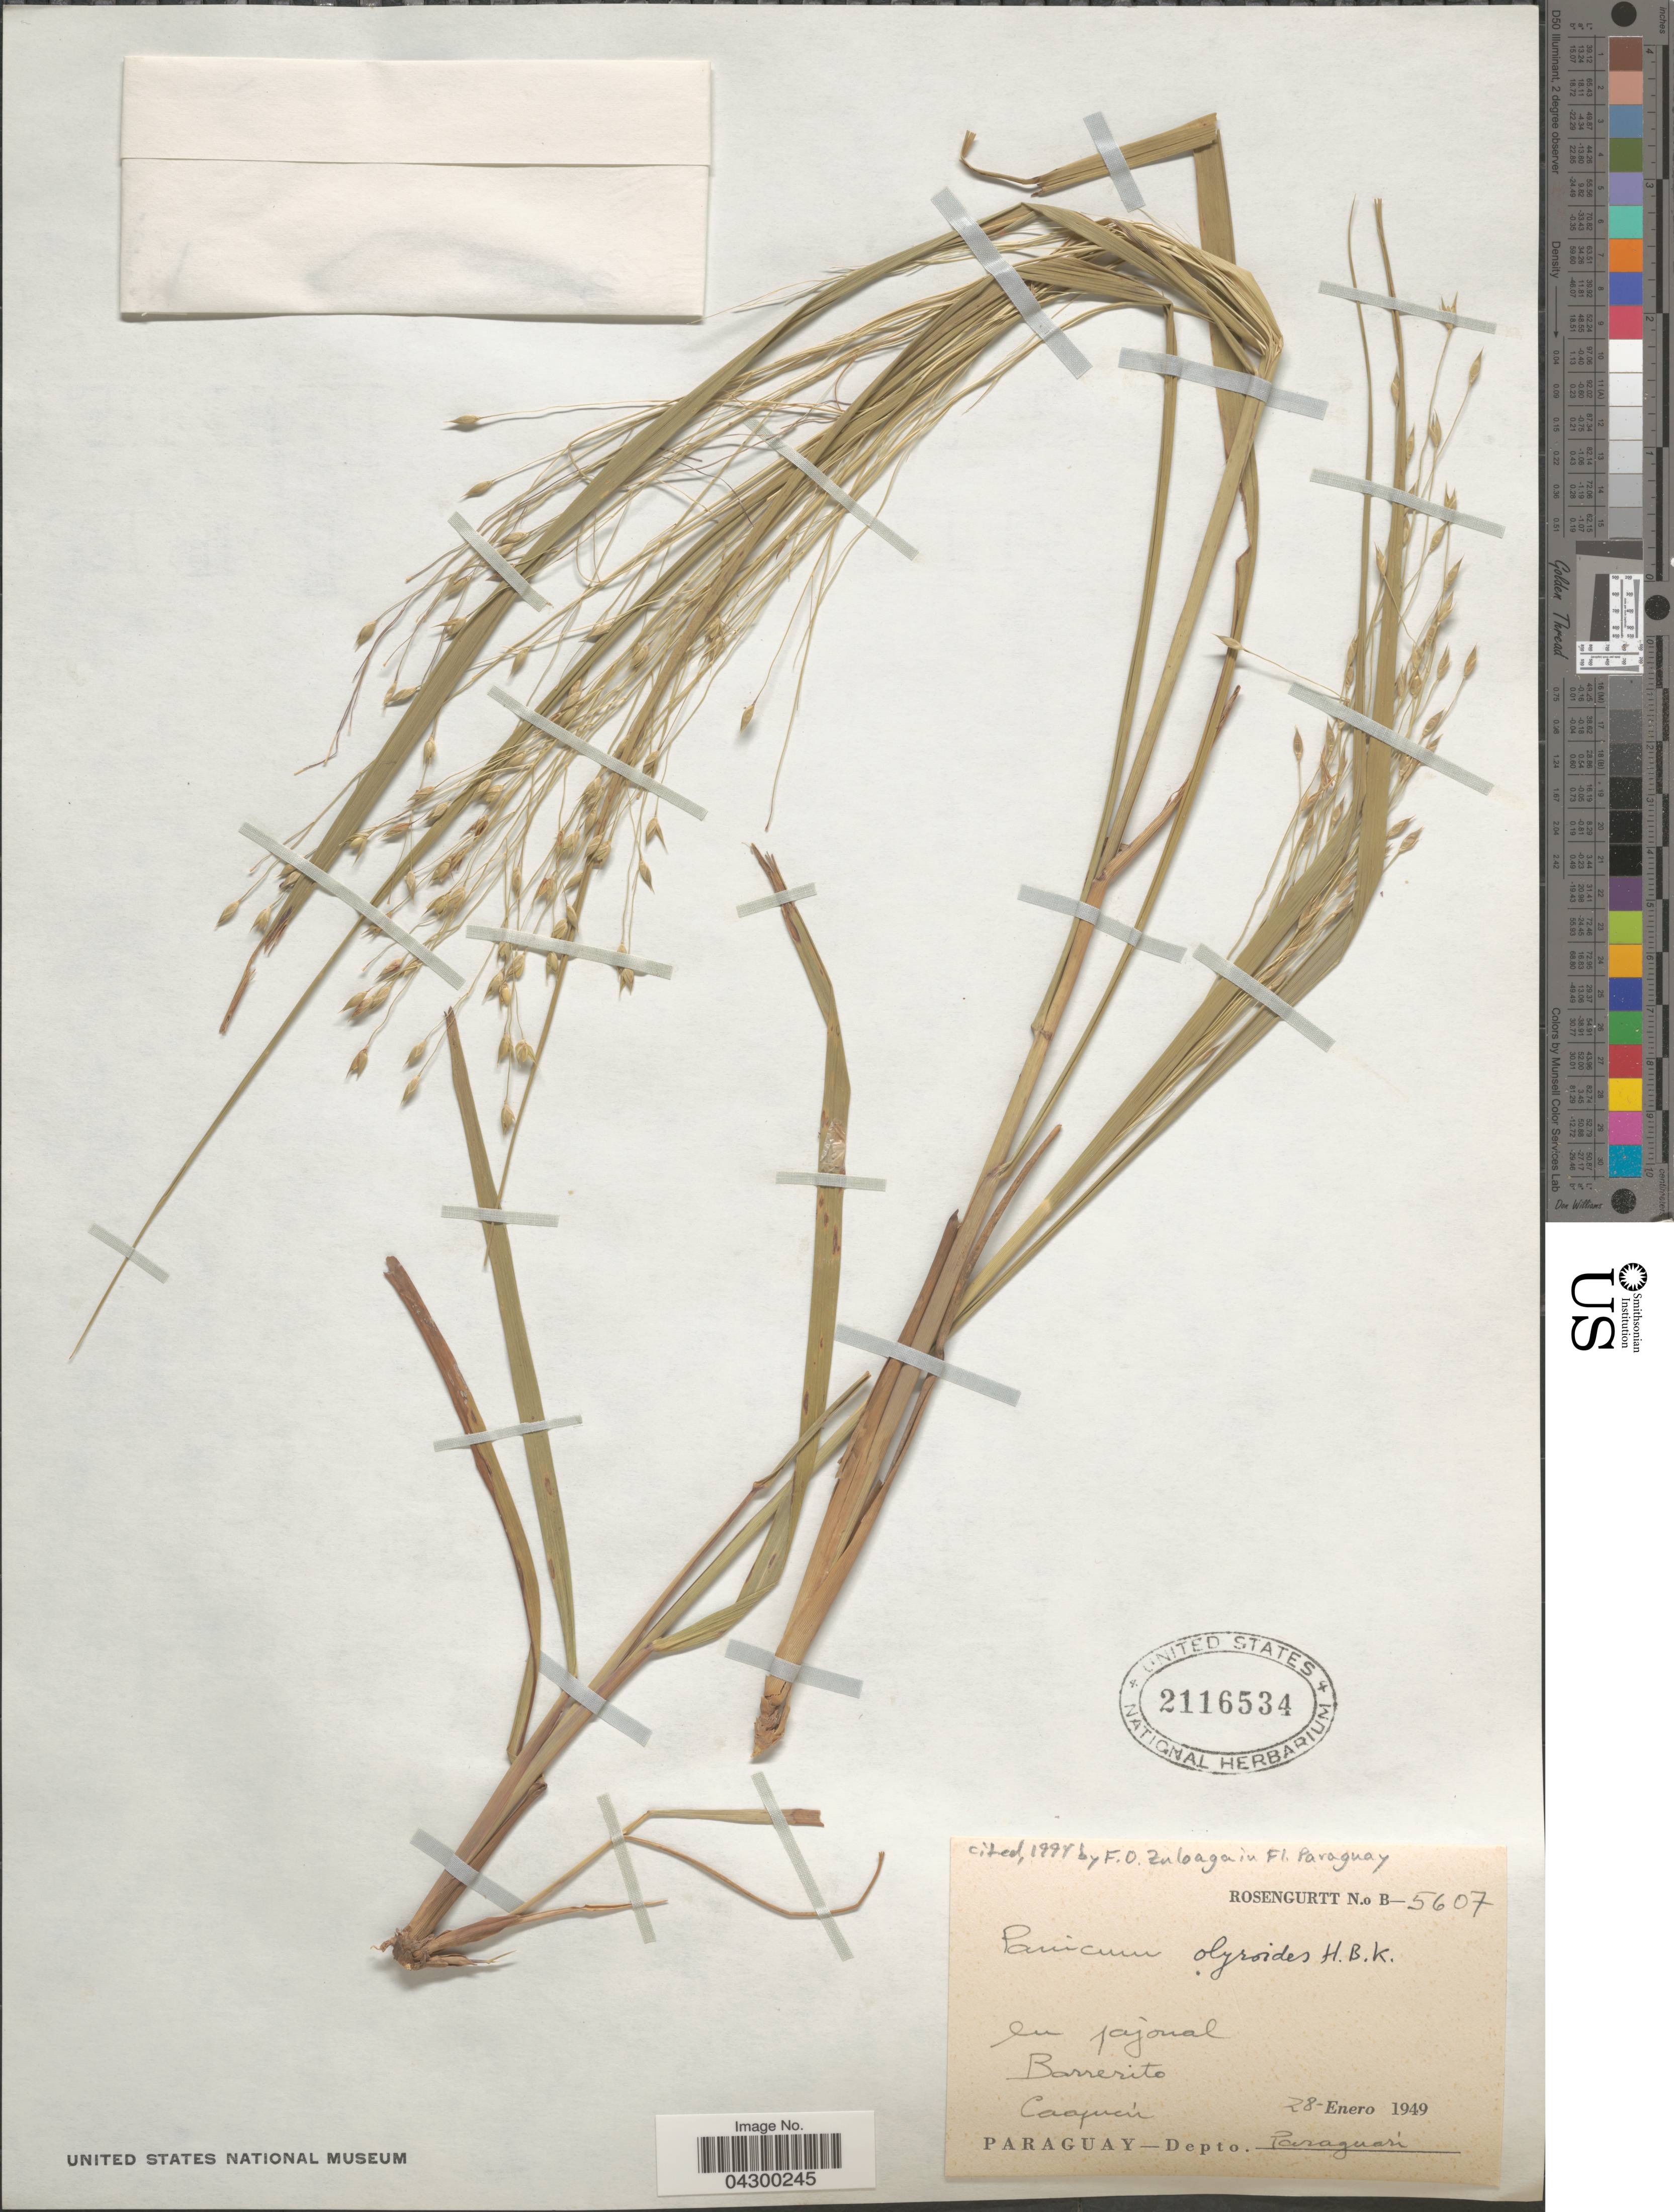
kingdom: Plantae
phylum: Tracheophyta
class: Liliopsida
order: Poales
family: Poaceae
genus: Panicum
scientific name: Panicum olyroides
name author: Kunth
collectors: Rosengurtt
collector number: B-5607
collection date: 1949-01-28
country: Paraguay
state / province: Paraguari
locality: Barrerito. Caapucú. Depto. Paraguarí.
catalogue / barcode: US 2116534